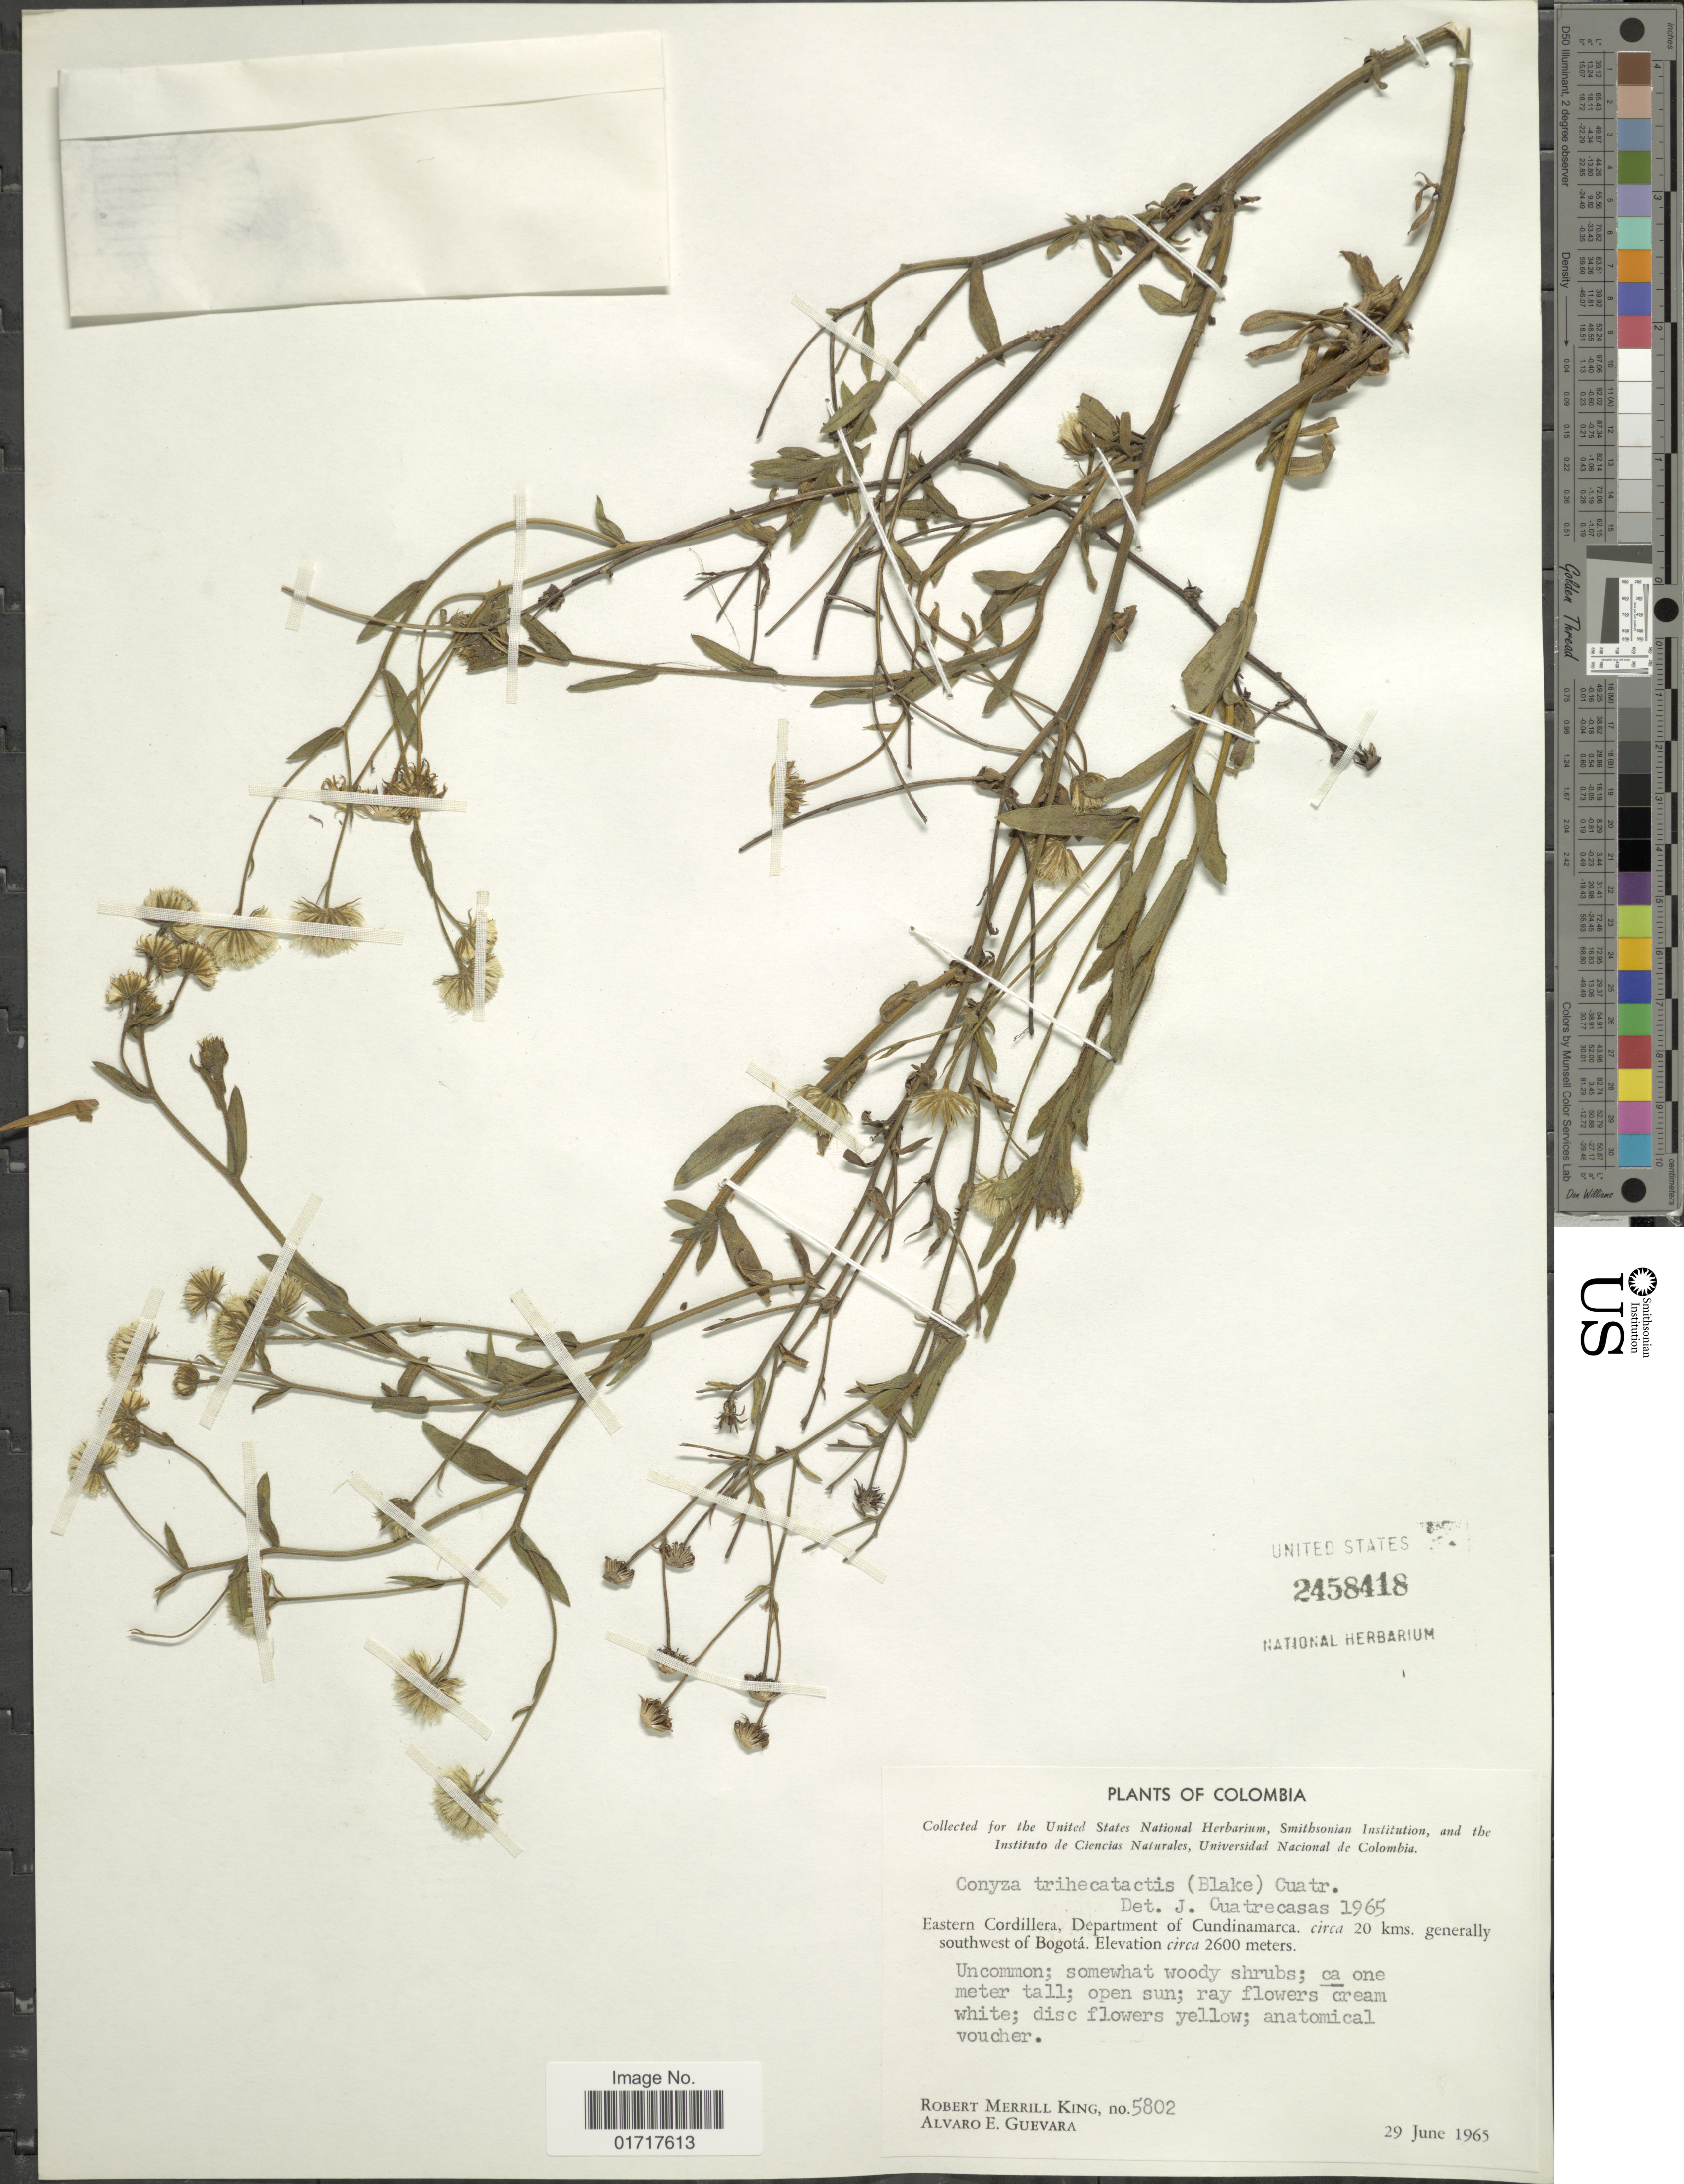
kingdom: Plantae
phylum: Tracheophyta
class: Magnoliopsida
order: Asterales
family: Asteraceae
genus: Conyza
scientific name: Conyza trihecatactis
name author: (S.F. Blake) Cuatrec.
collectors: R. M. King & A. E. Guevara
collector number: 5802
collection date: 1965-06-29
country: Colombia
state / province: Cundinamarca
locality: Eastern Cordillera, Department of Cundinamarca, circa 20 kms. generally southwest of Bogota.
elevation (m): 2600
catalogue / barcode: US 2458418